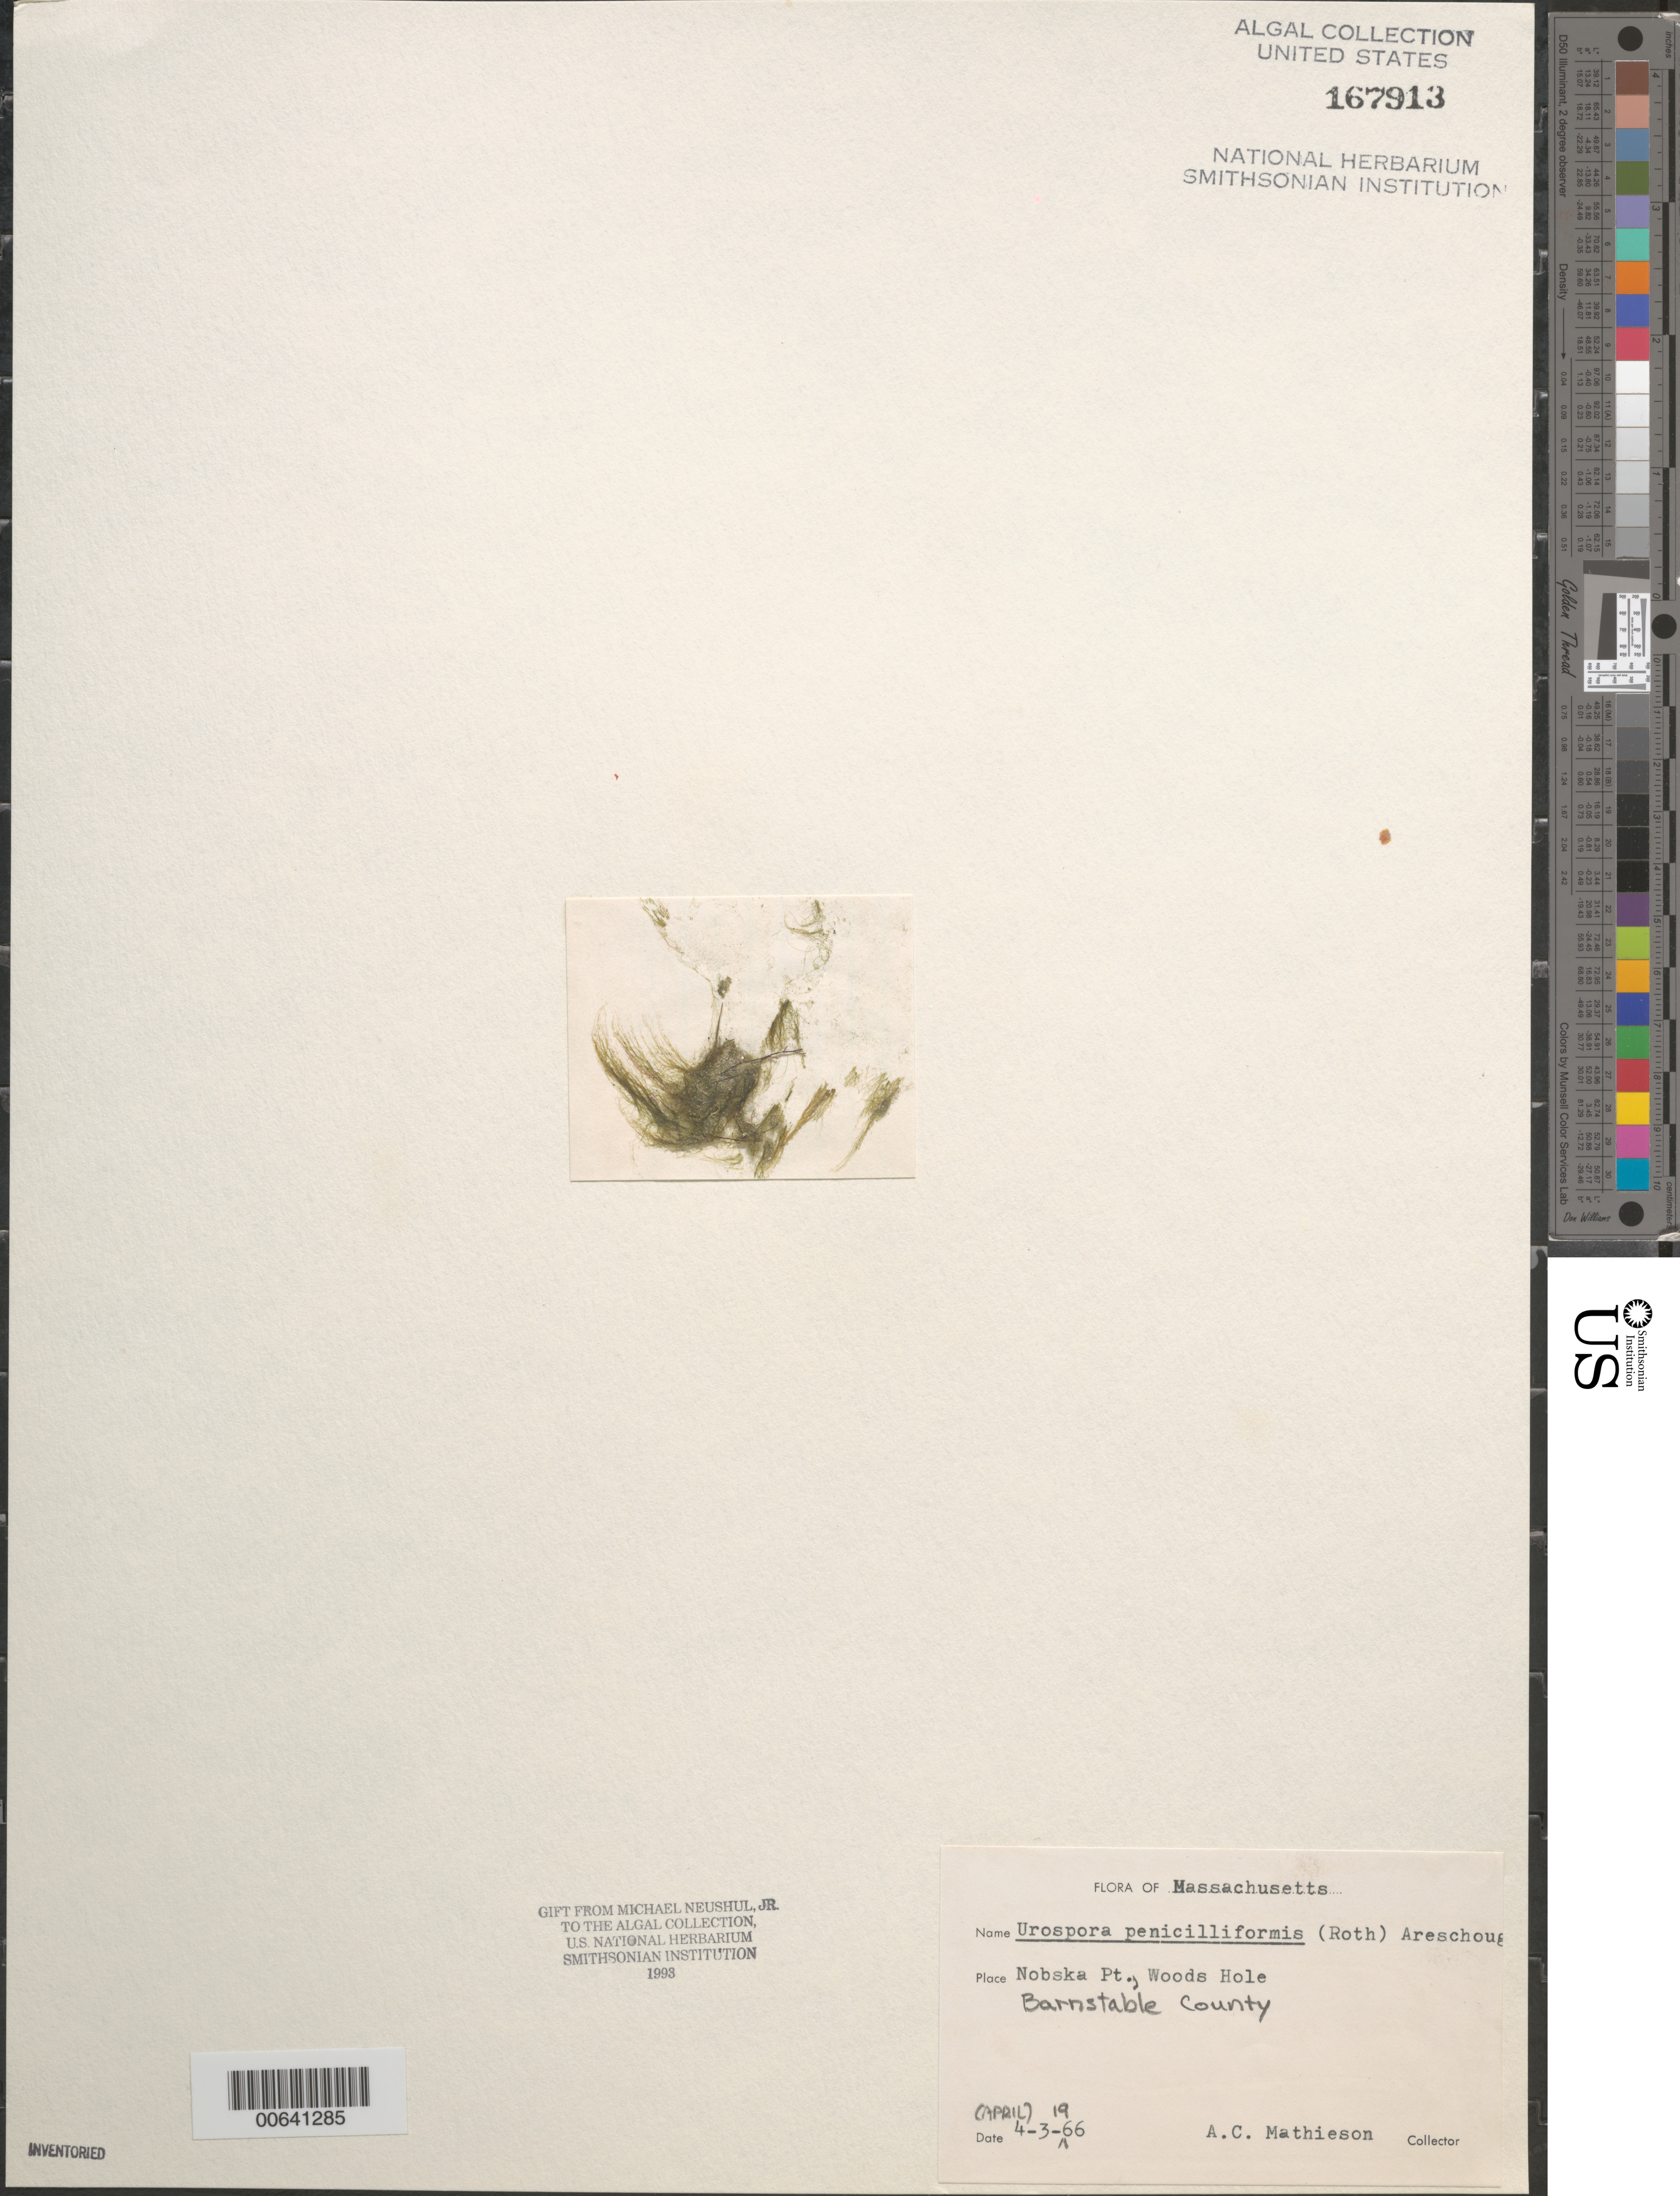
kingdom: Plantae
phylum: Chlorophyta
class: Ulvophyceae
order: Ulotrichales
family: Ulotrichaceae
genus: Urospora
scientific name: Urospora penicilliformis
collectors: A. C. Mathieson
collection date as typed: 03 Apr 1966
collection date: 1966-04-03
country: United States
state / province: Massachusetts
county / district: Barnstable County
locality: Woods Hole, Nobska Point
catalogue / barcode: US 167913